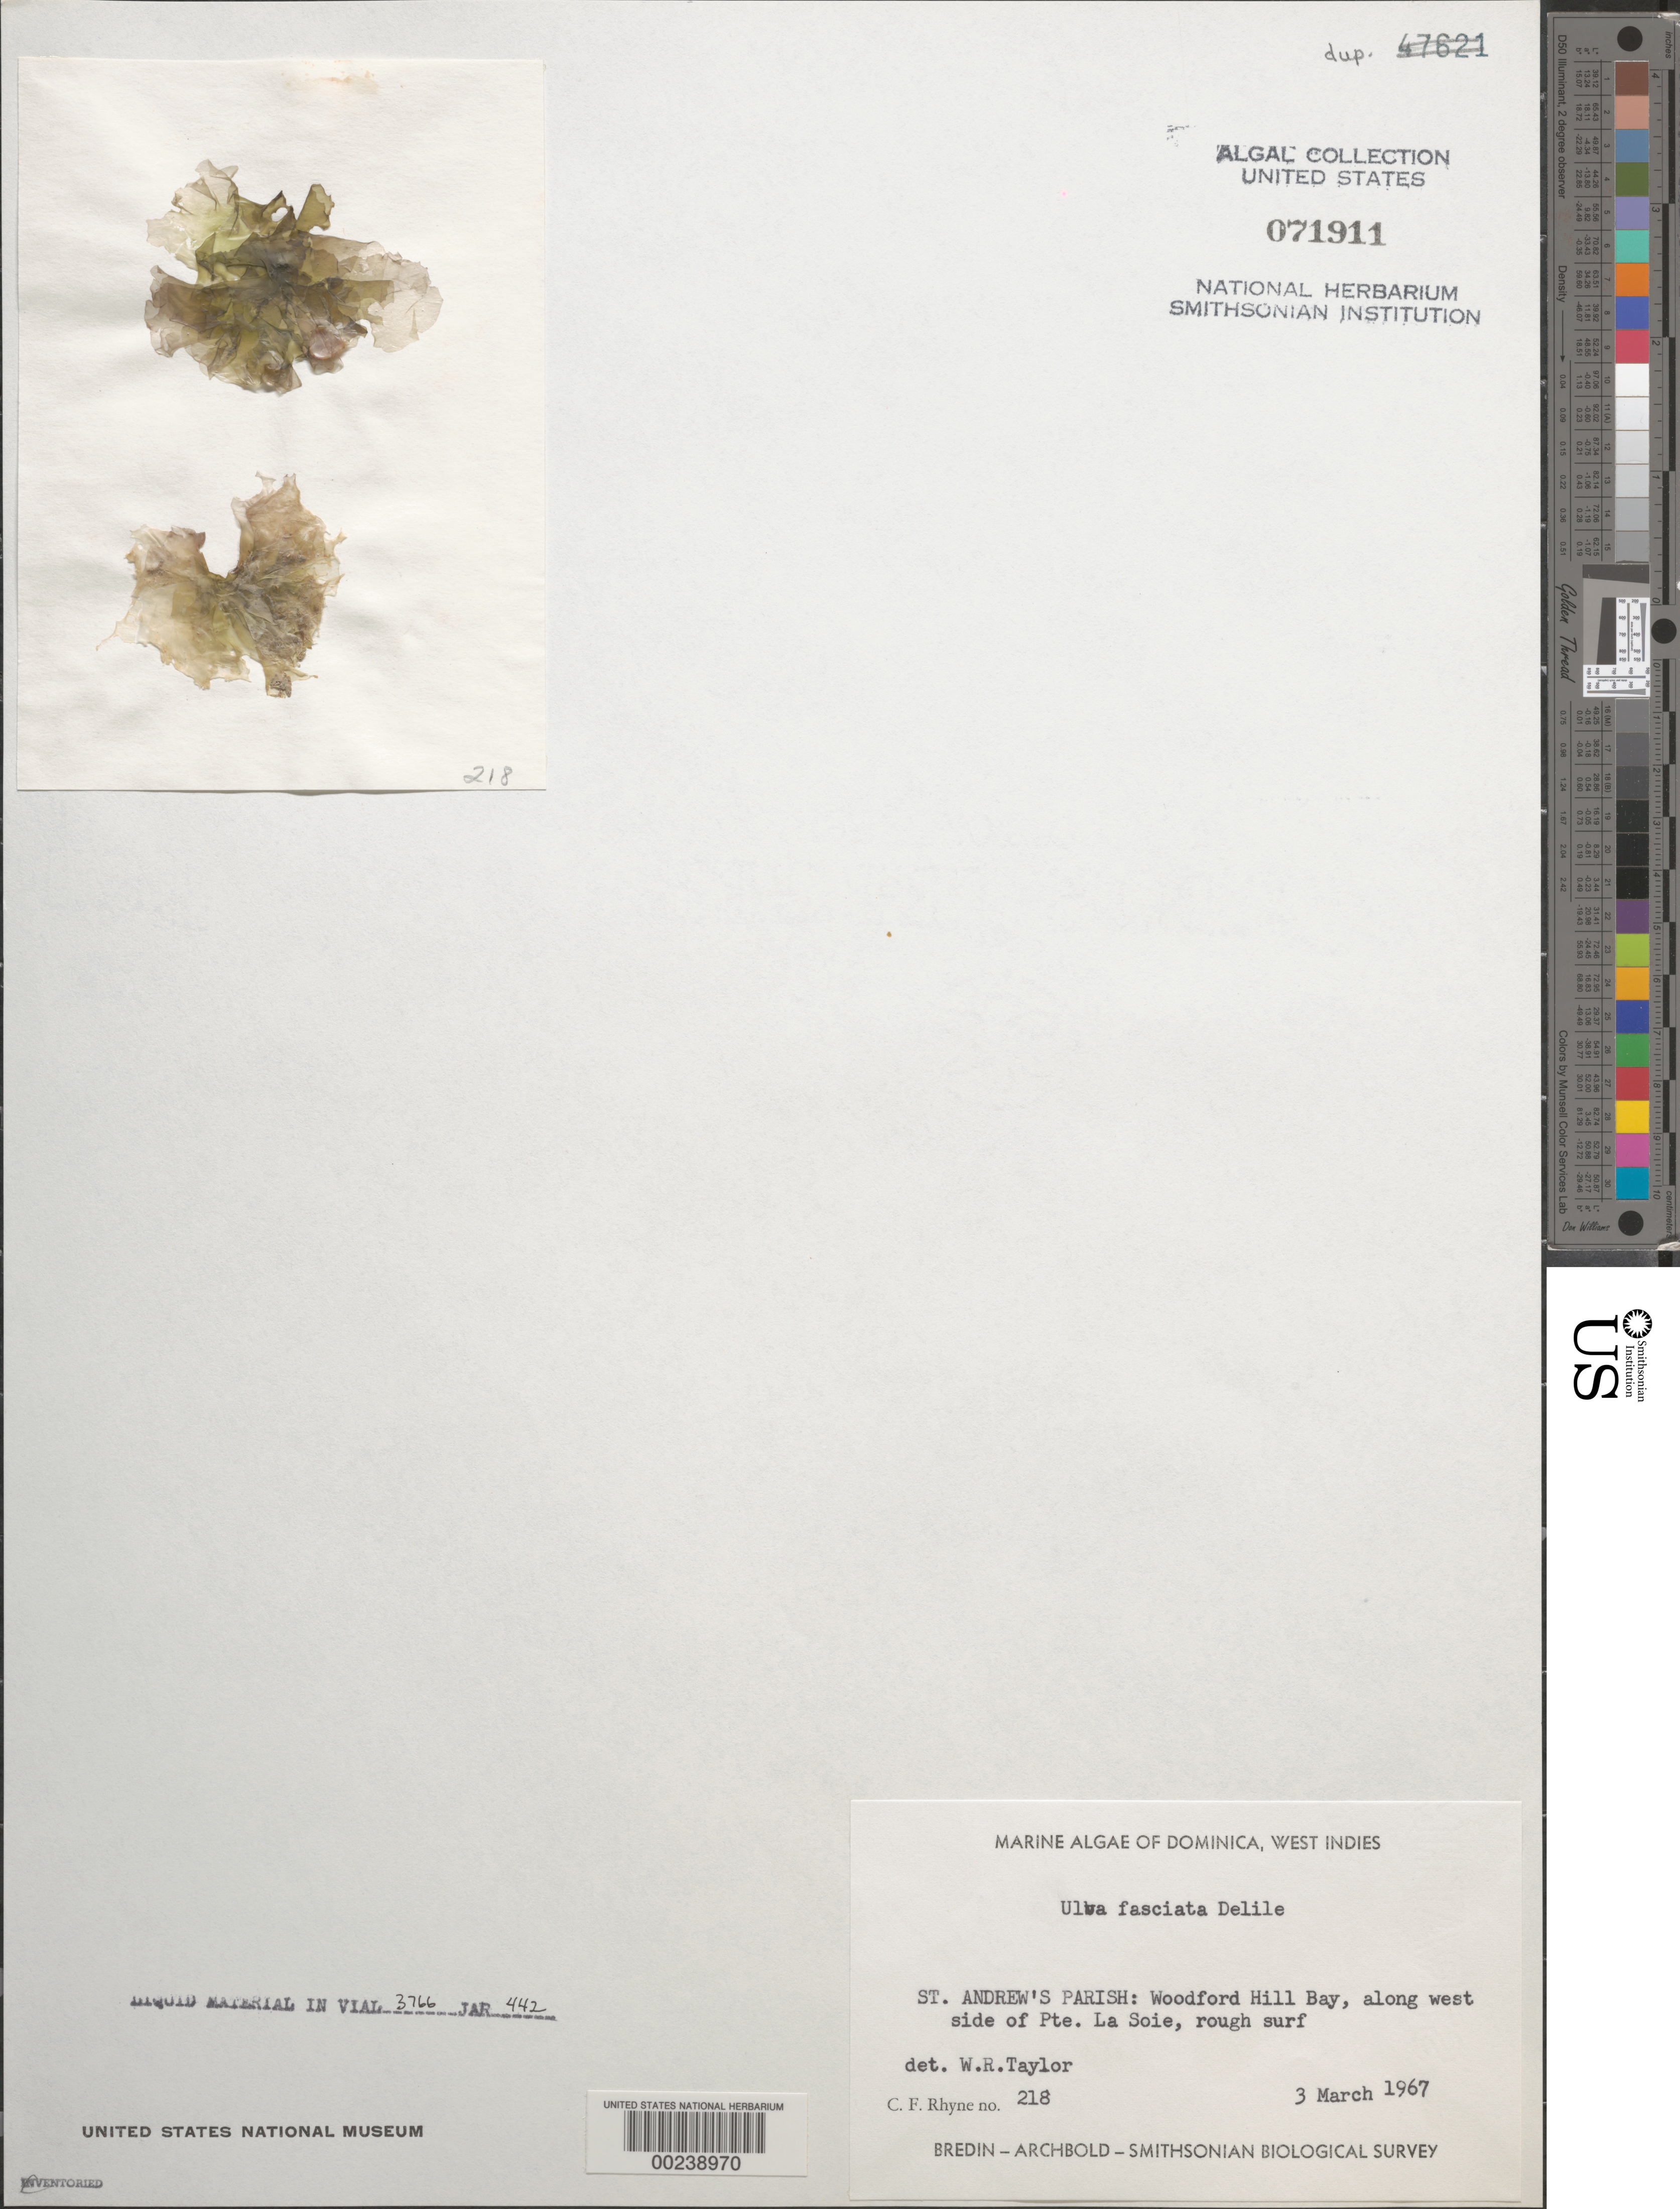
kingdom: Plantae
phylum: Chlorophyta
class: Ulvophyceae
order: Ulvales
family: Ulvaceae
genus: Ulva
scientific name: Ulva lactuca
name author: L.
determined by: Algae name updating Project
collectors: C. Rhyne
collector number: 218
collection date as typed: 03 Mar 1967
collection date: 1967-03-03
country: Dominica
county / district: St. Andrew's Parish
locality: Woodford Hill Bay, Pointe la Soie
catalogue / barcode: US 71911